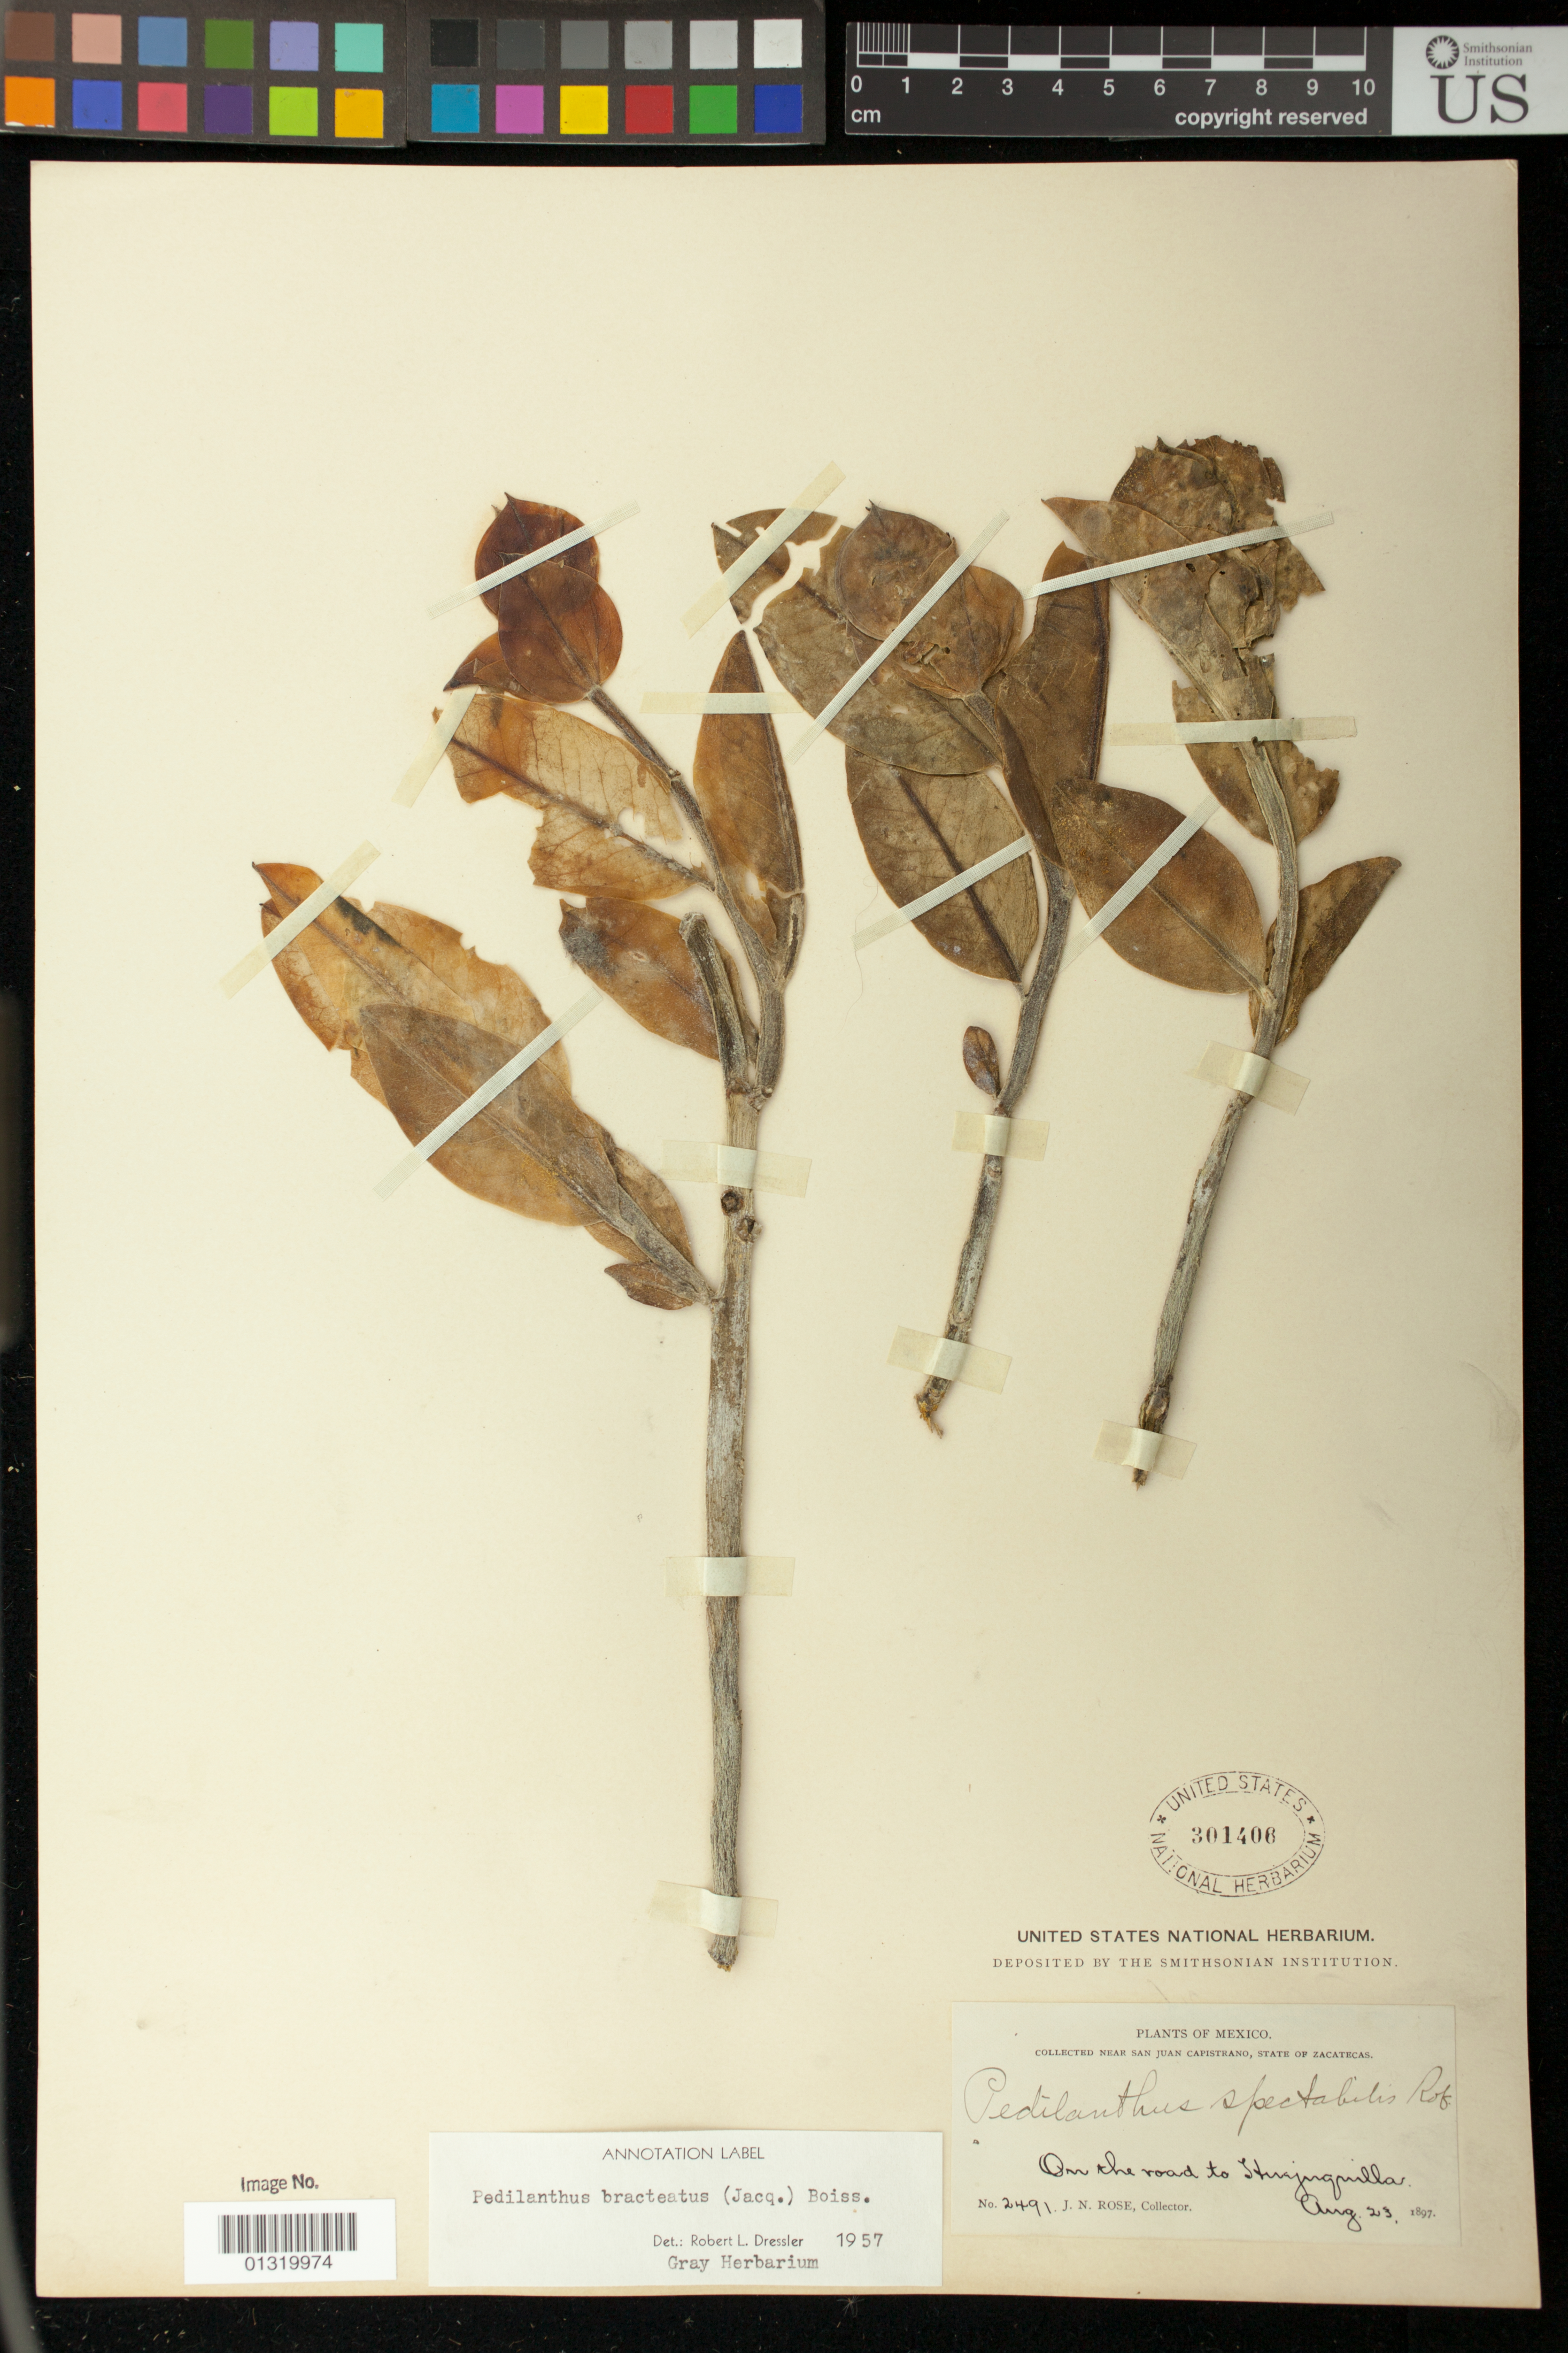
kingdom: Plantae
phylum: Tracheophyta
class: Magnoliopsida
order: Malpighiales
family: Euphorbiaceae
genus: Pedilanthus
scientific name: Pedilanthus bracteatus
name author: (Jacq.) Boiss.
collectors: J. N. Rose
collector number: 2491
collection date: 1897-08-23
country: Mexico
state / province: Zacatecas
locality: Near San Juan Capistrano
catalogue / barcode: US 301406